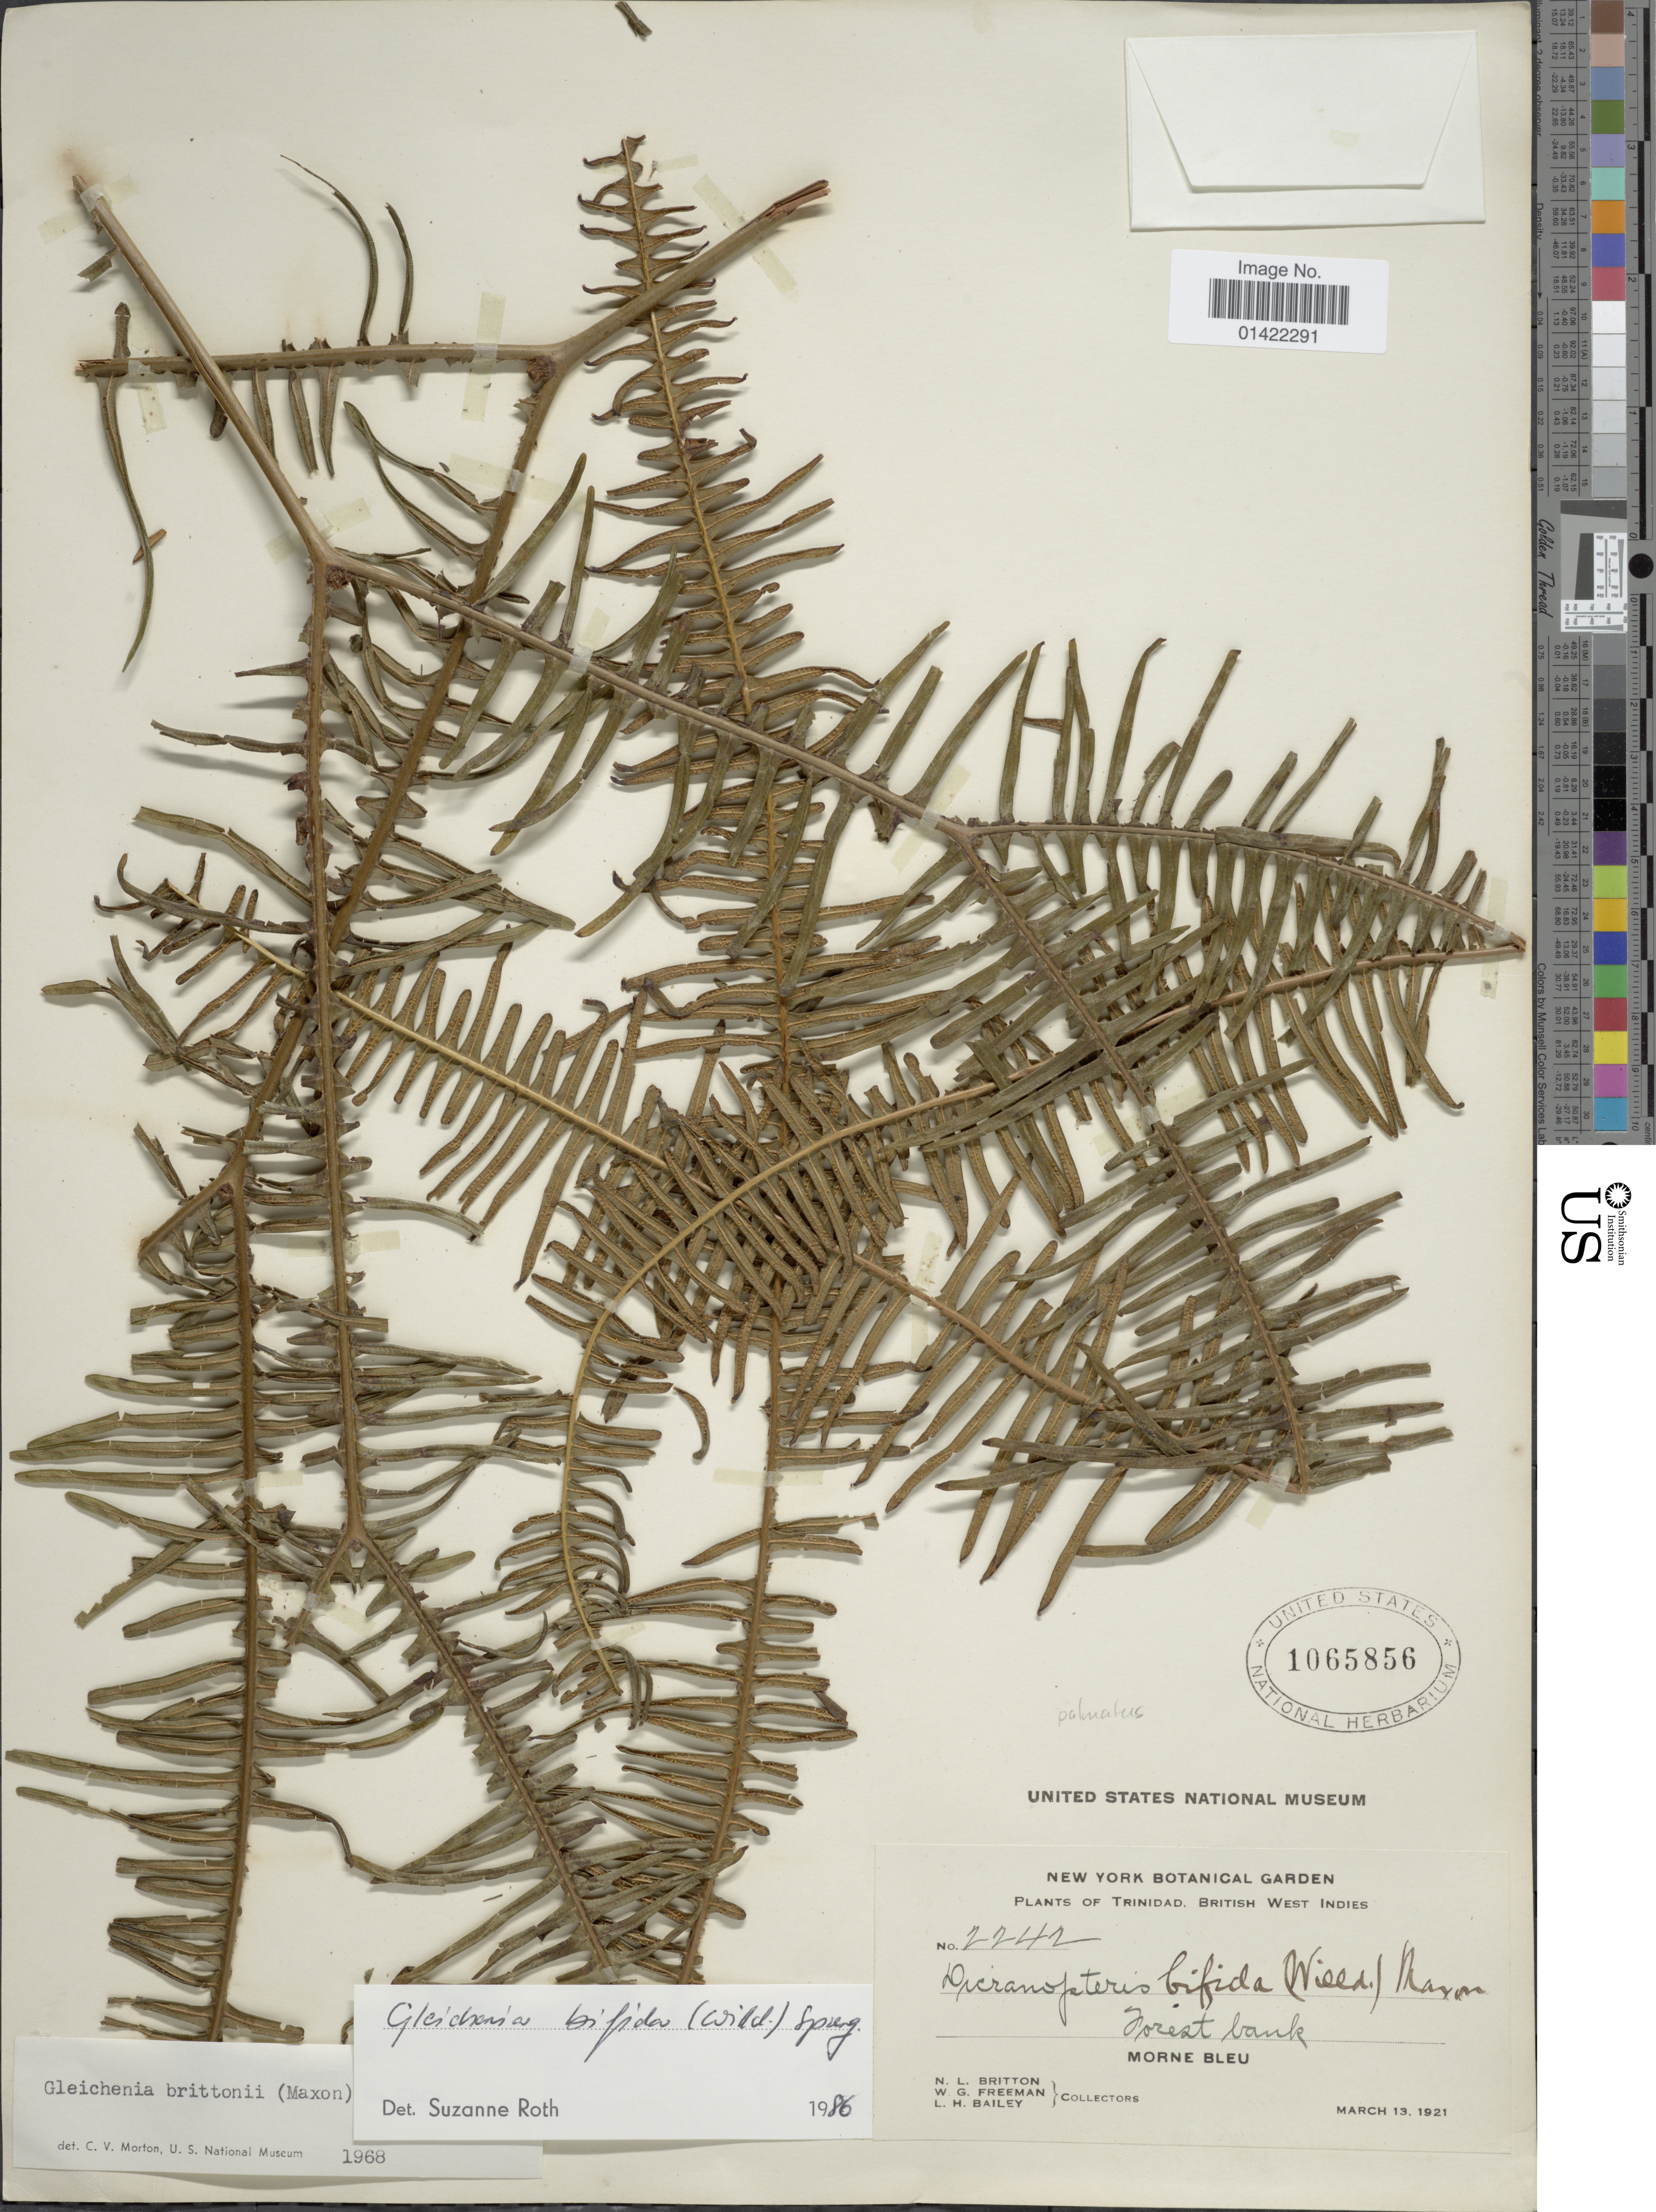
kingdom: Plantae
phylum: Tracheophyta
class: Polypodiopsida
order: Gleicheniales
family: Gleicheniaceae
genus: Sticherus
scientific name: Sticherus interjectus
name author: (Jermy & T.G. Walker) J. Gonzales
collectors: N. Britton, W. Freeman & L. H. Bailey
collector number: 2242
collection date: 1921-03-13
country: Trinidad and Tobago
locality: Trinidad, British West Indies, Mount Blue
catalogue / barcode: US 1065856